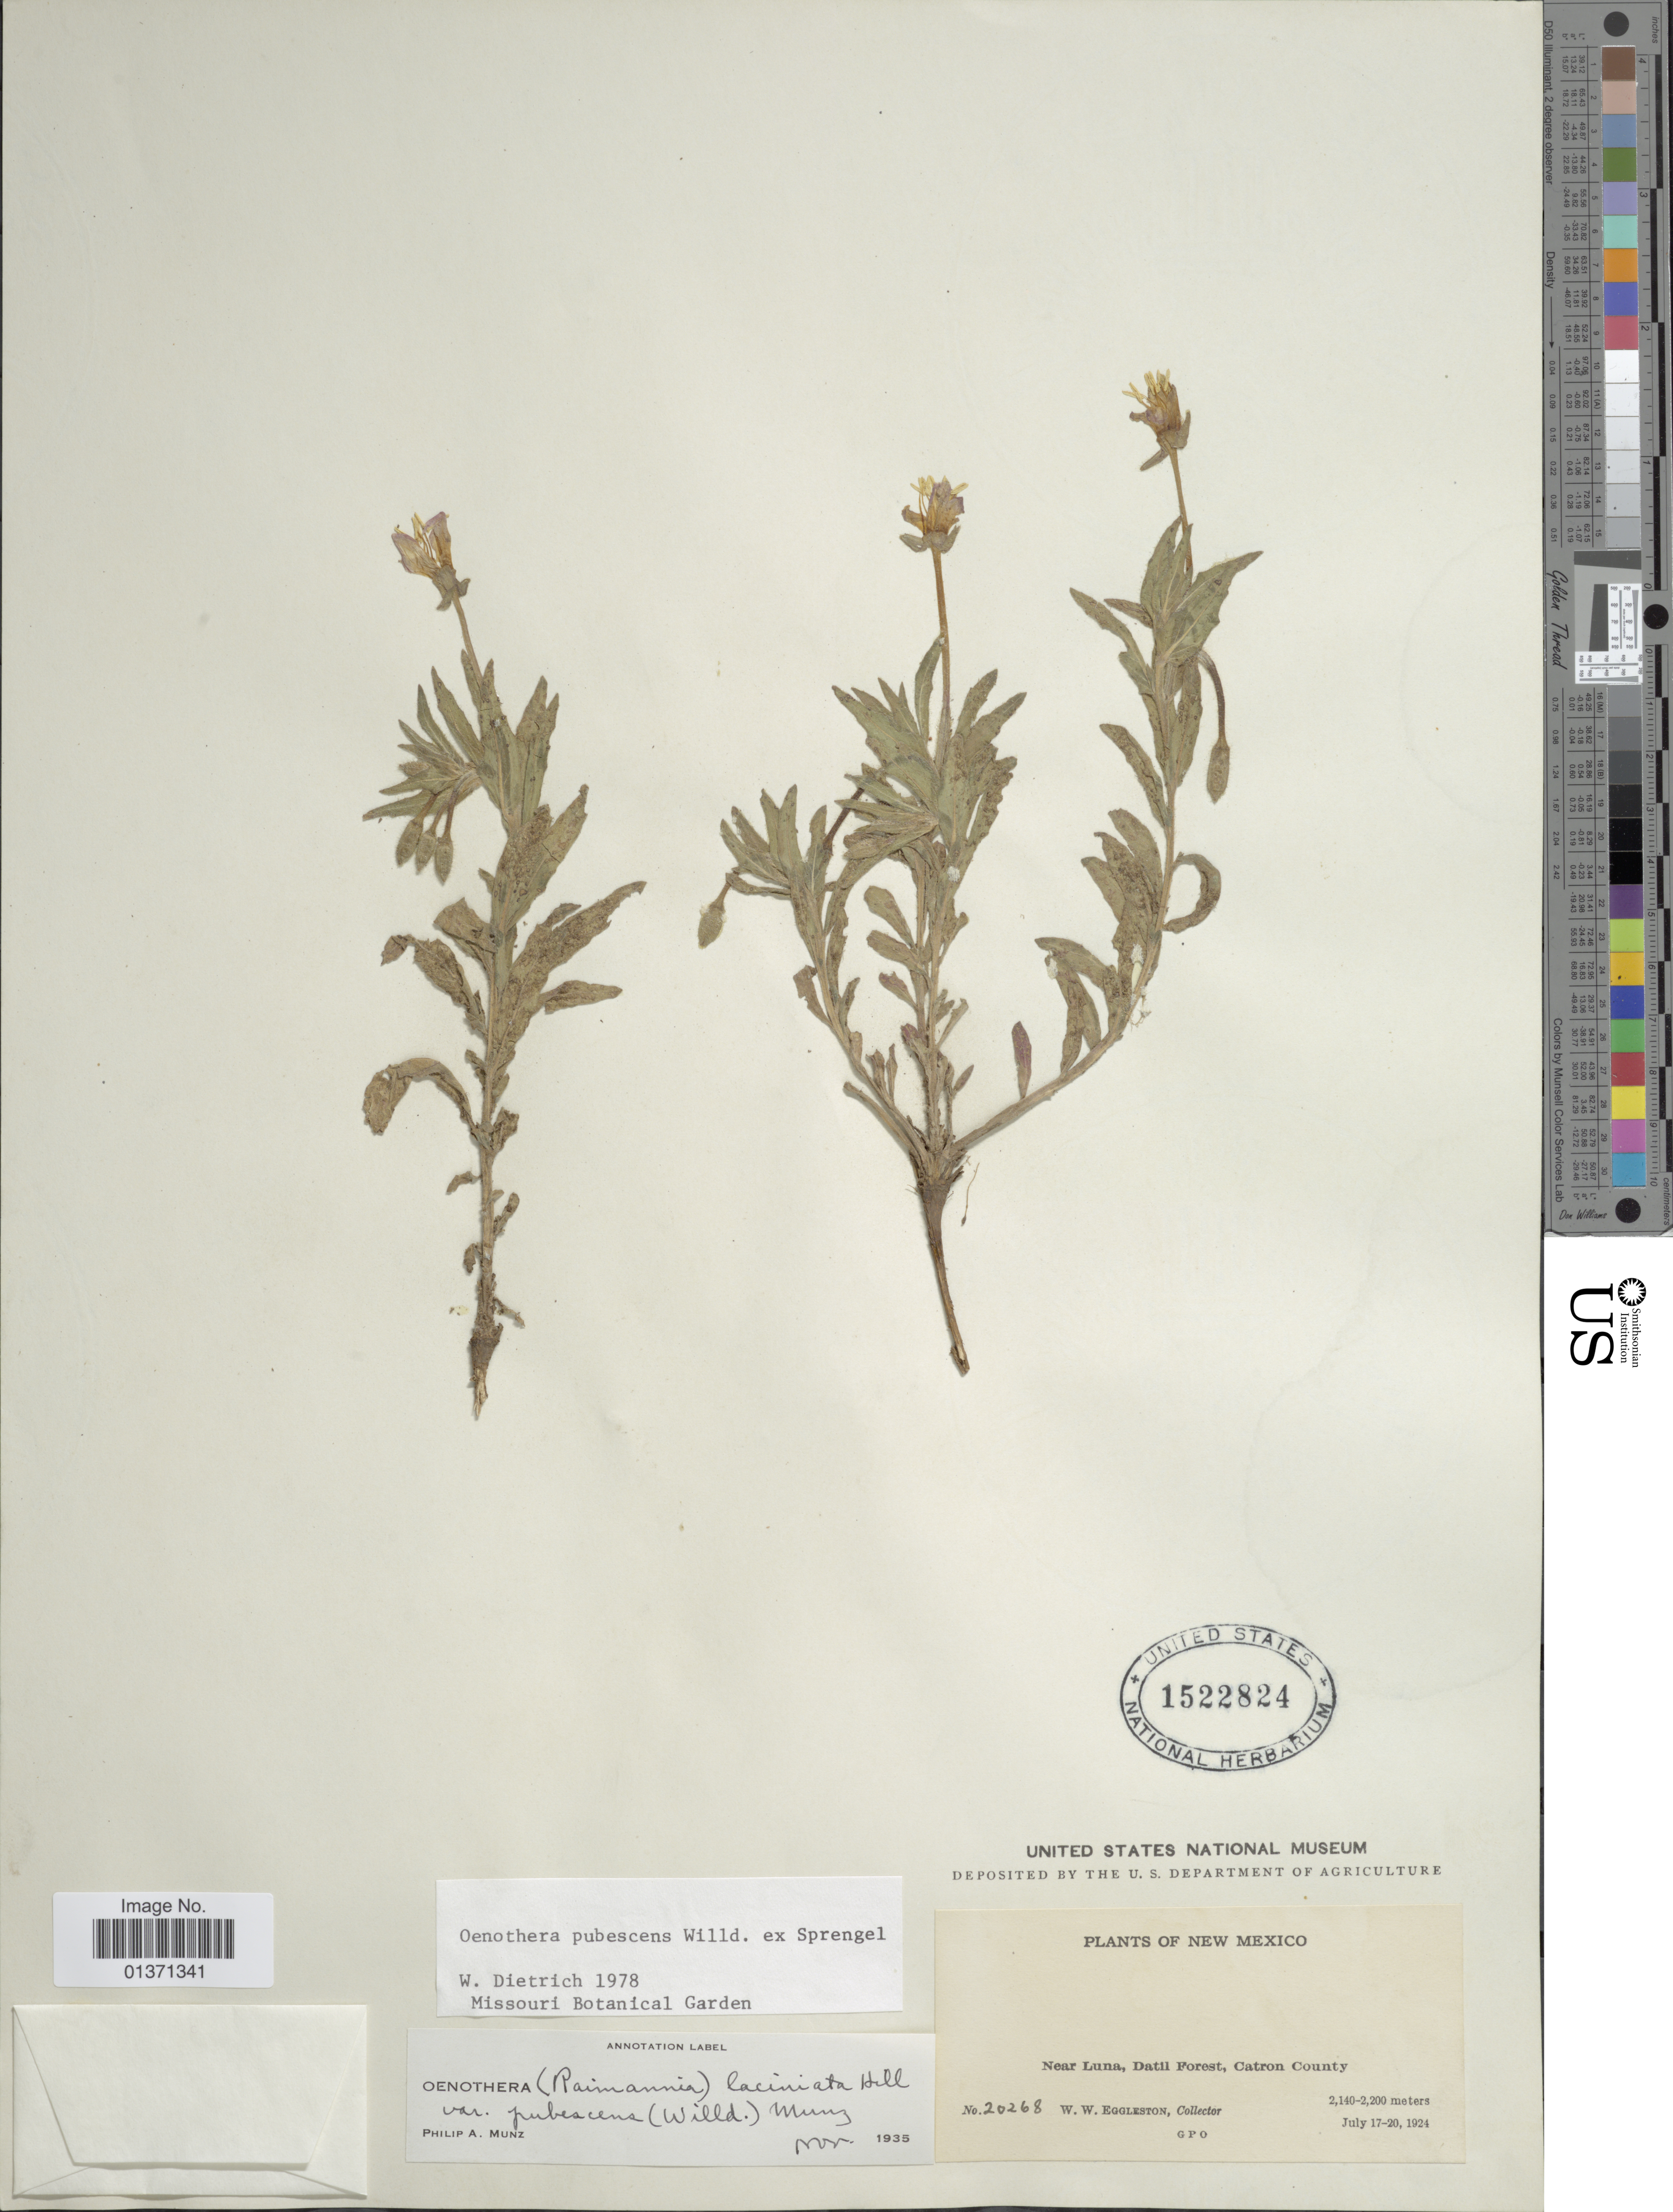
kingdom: Plantae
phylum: Tracheophyta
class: Magnoliopsida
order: Myrtales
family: Onagraceae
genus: Oenothera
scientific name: Oenothera pubescens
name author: Willd. ex Spreng.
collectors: W. W. Eggleston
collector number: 20268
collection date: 1924-07-17/1924-07-20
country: United States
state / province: New Mexico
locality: Near Luna, Datil Forest, Catron County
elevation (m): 2140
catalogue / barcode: US 1522824